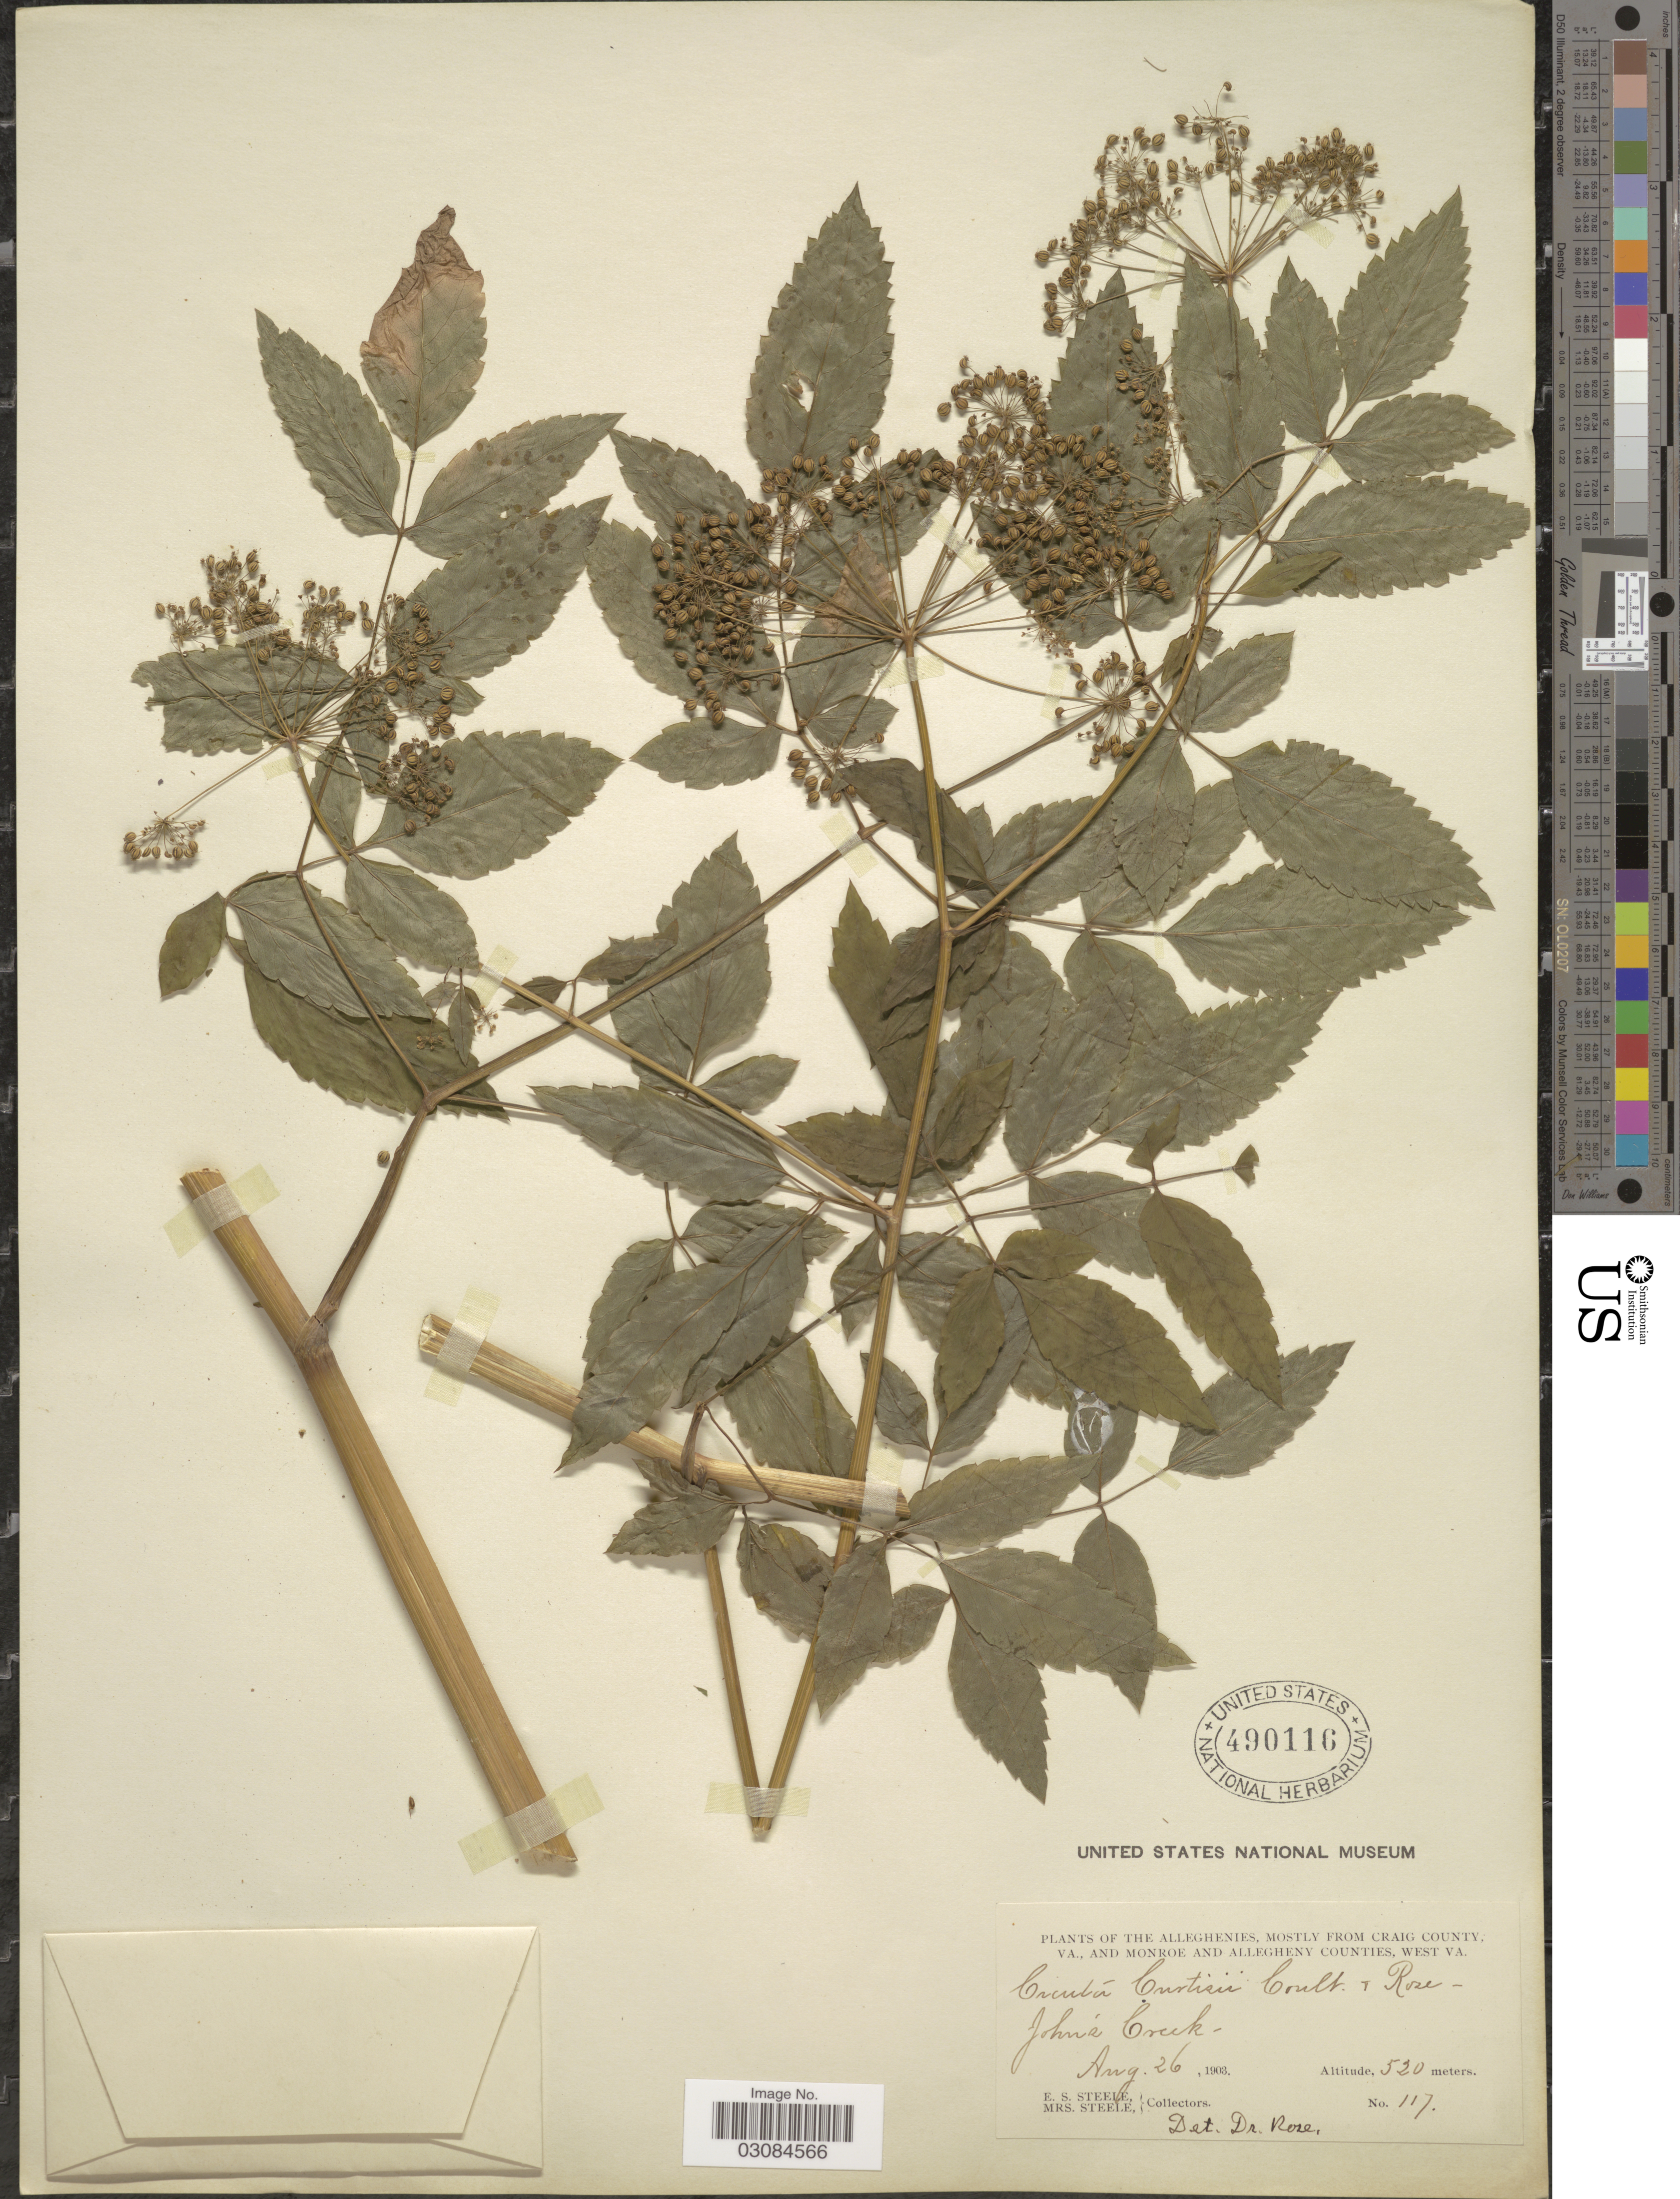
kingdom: Plantae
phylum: Tracheophyta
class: Magnoliopsida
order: Apiales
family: Apiaceae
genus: Cicuta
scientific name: Cicuta mexicana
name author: J.M. Coult. & Rose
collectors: E. Steele & Mrs. E. S. Steele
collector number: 117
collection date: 1903-08-26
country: United States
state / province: West Virginia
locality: Alleghenies, mostly from Craig County, Va., and Monroe and Allegheny Counties, West Va. John's Creek.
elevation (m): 520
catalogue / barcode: US 490116